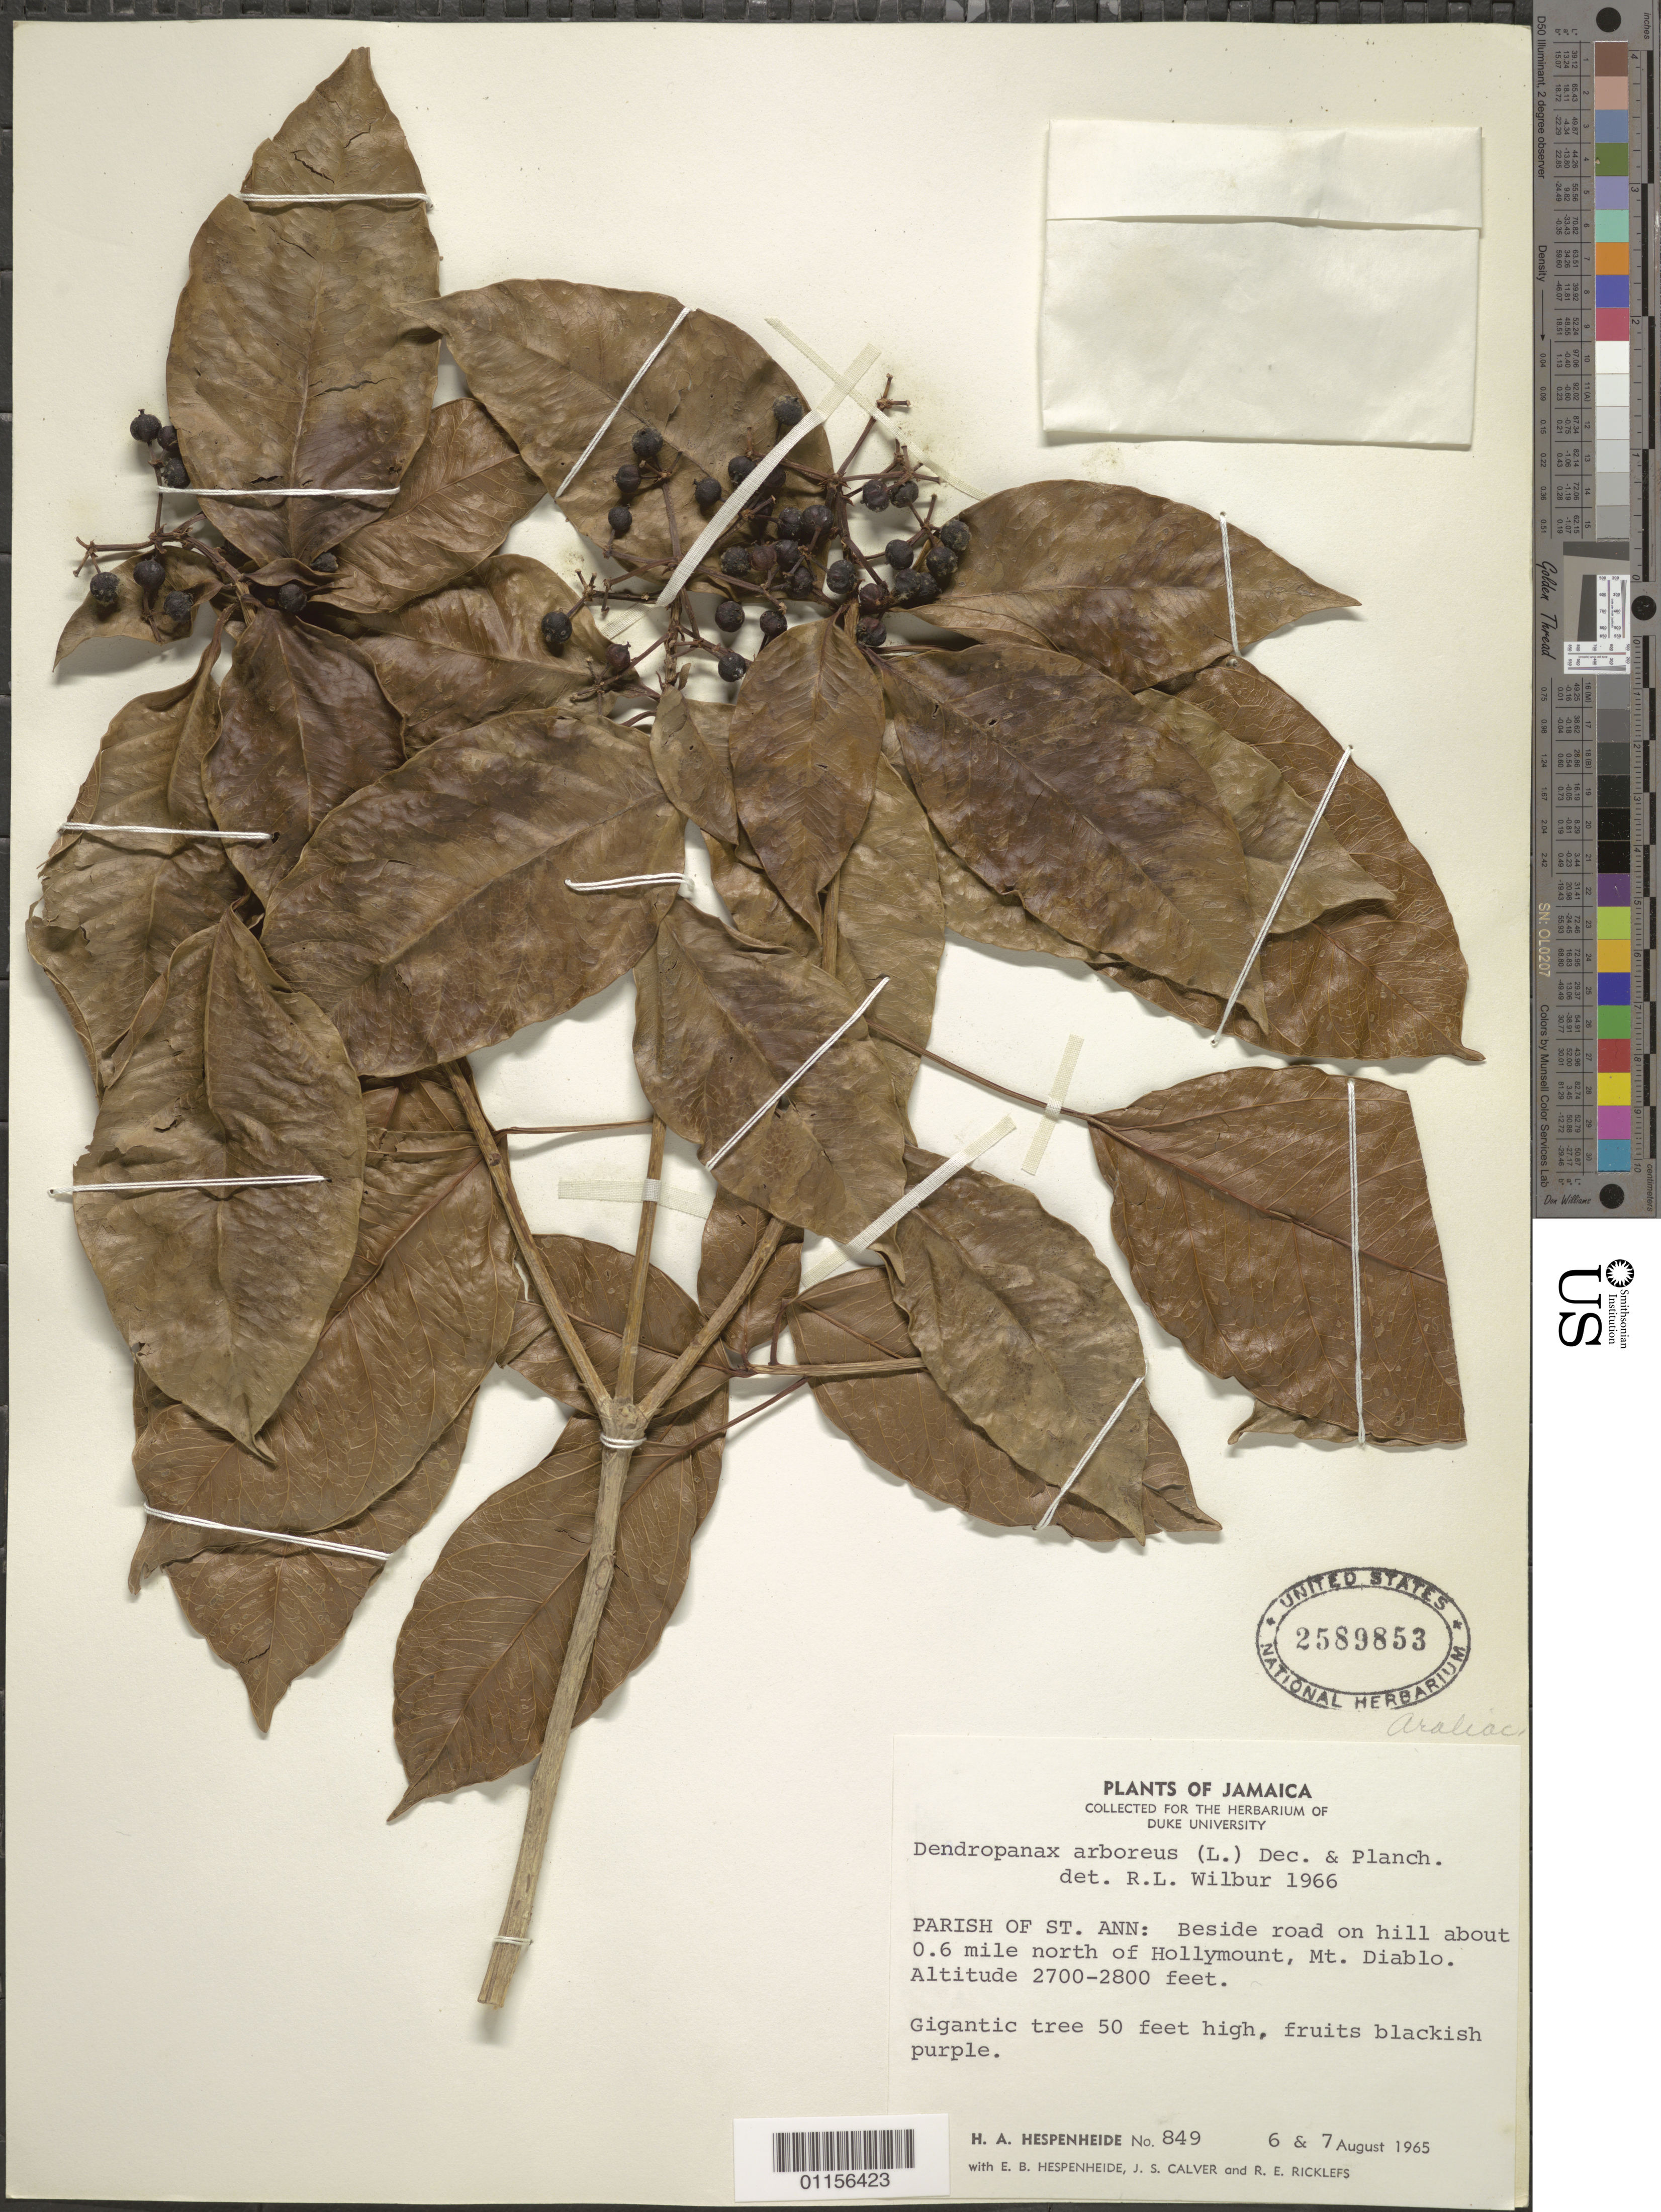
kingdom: Plantae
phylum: Tracheophyta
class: Magnoliopsida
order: Apiales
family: Araliaceae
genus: Dendropanax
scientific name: Dendropanax arboreus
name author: (L.) Decne. & Planch.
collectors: H. A. Hespenheide, E. Hespenheide, J. Calver & R. Ricklefs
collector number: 849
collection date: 1965-08-06/1965-08-07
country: Jamaica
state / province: Saint Ann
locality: Beside Rd about 0.6 mi N of Hollymount. Mt Diablo.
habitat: Gigantic tree on hill.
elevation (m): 823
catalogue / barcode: US 2589853